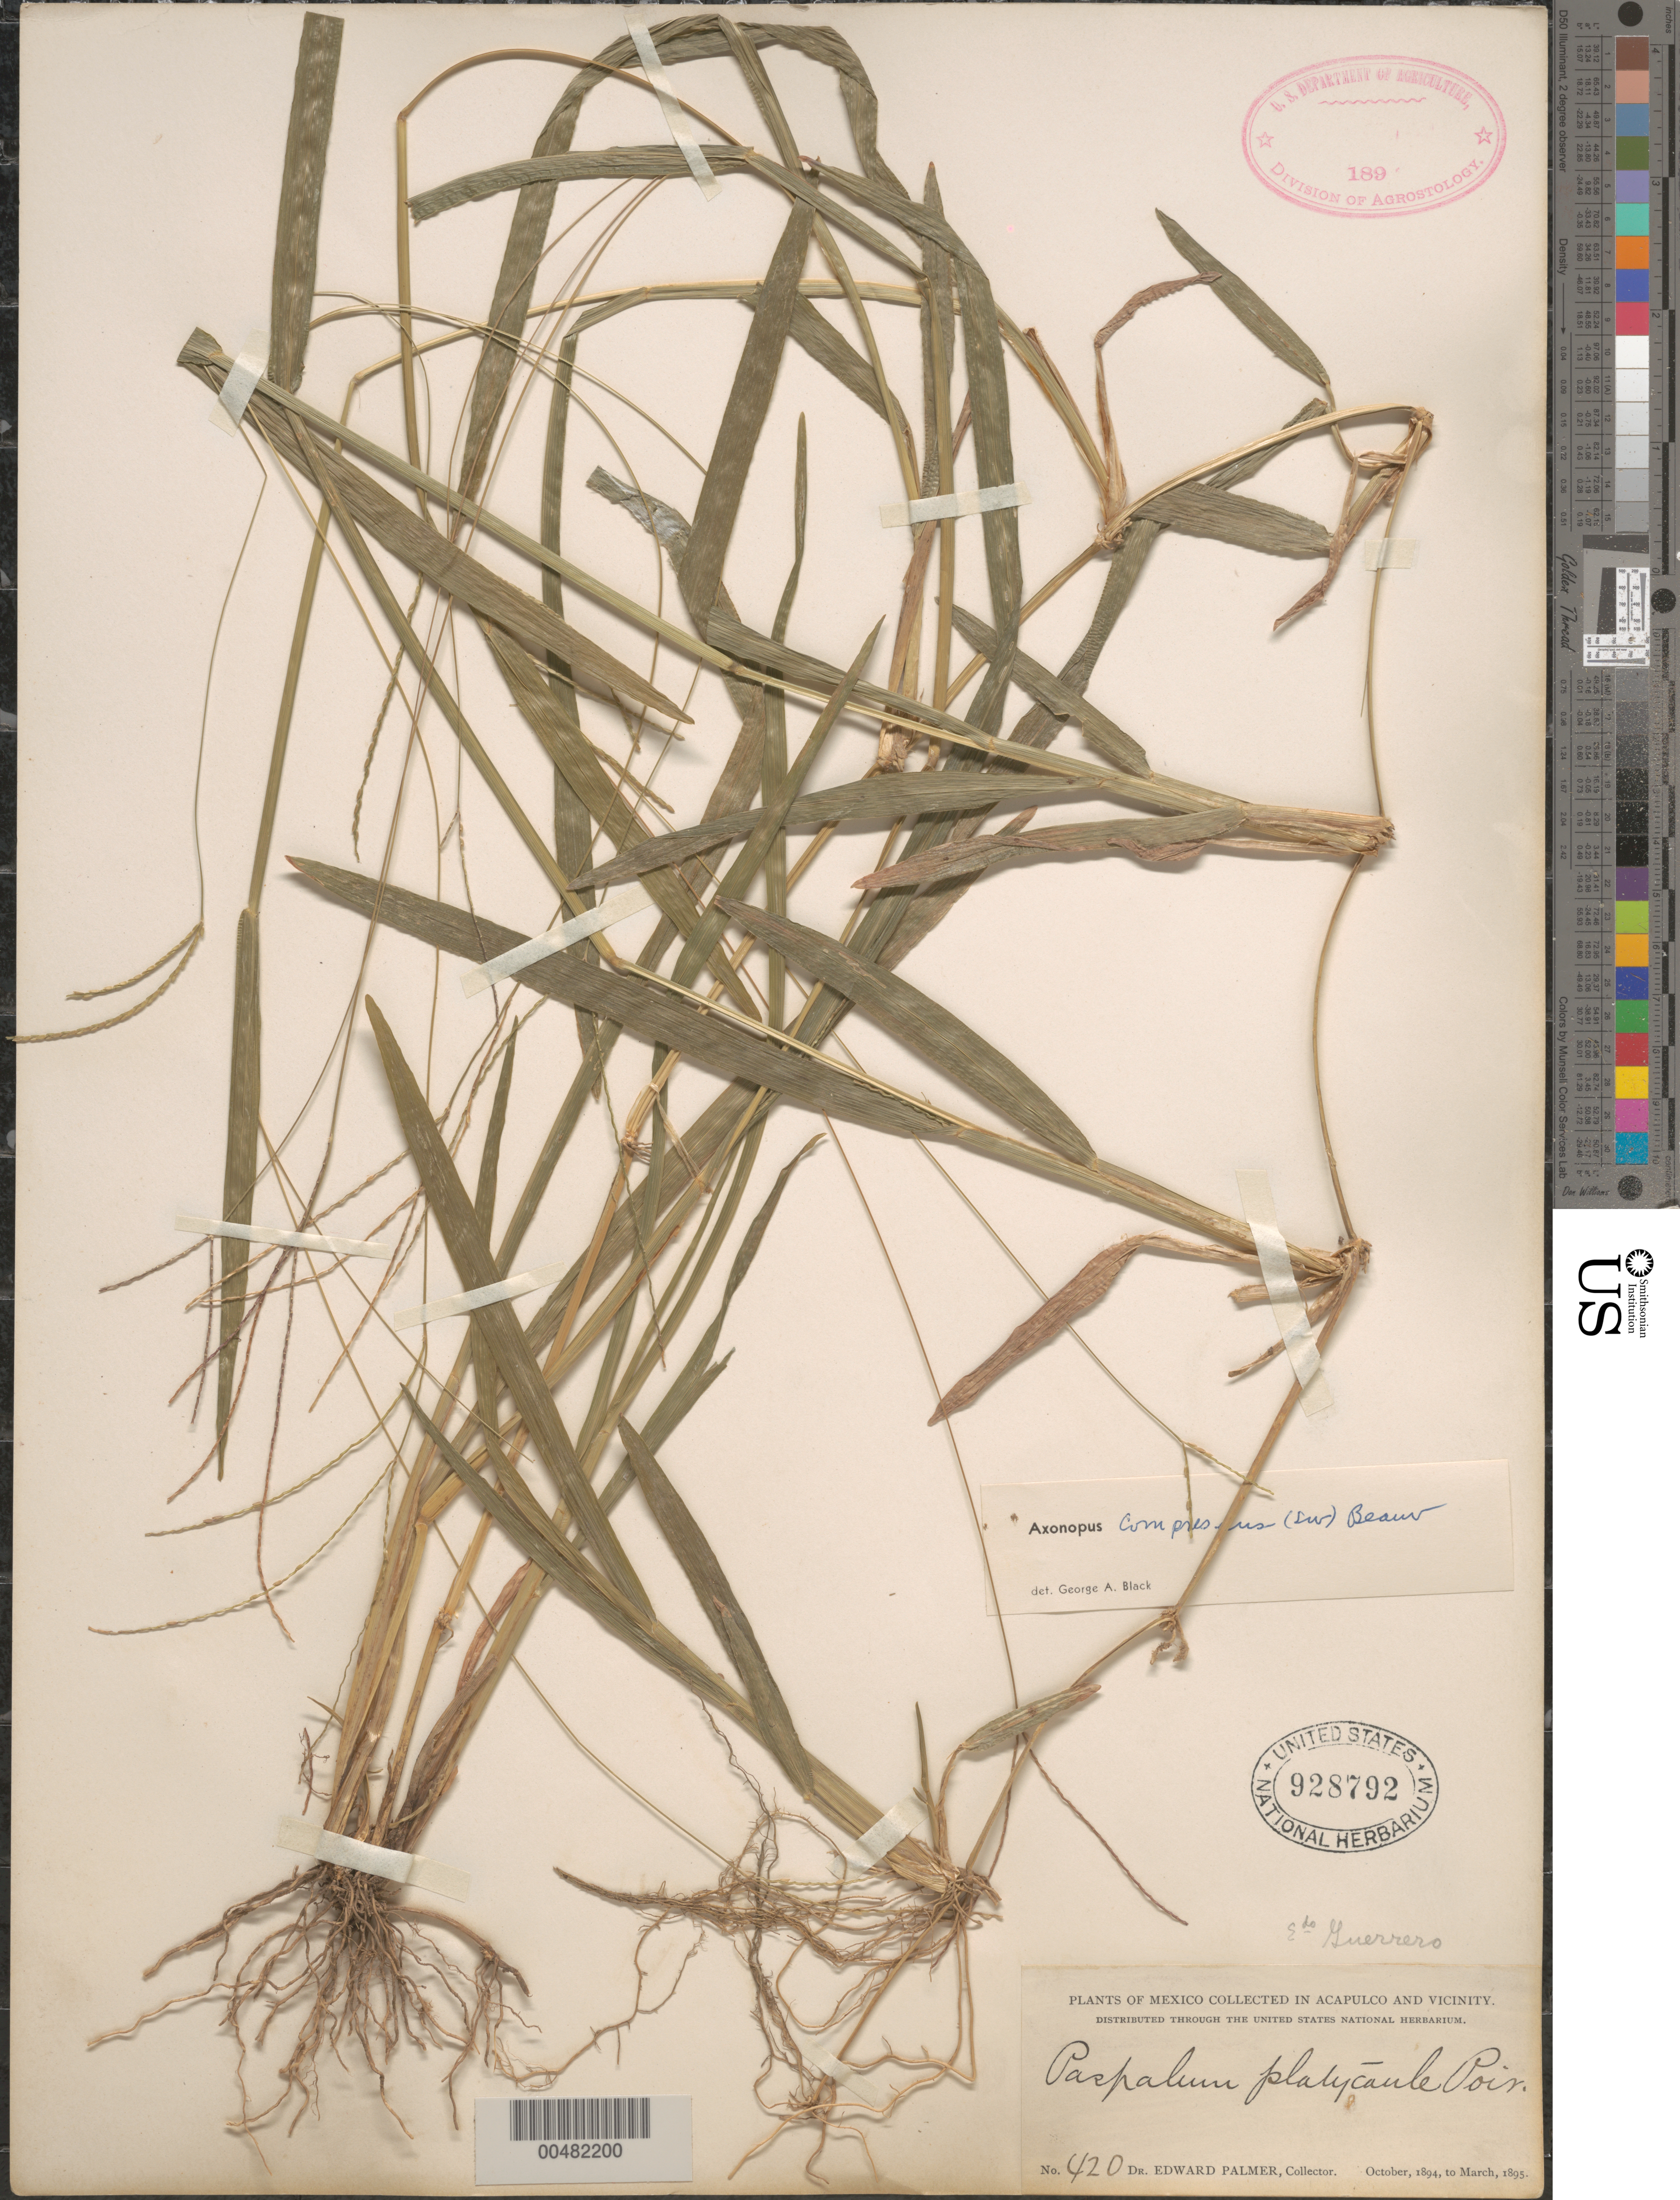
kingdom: Plantae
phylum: Tracheophyta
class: Liliopsida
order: Poales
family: Poaceae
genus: Axonopus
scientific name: Axonopus compressus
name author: (Sw.) P. Beauv.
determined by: Black, G. A.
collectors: E. Palmer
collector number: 420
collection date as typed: Oct 1894 to Mar 1895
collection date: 1894-10/1895-03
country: Mexico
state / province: Guerrero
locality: Acapulco and vicinity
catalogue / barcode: US 928792